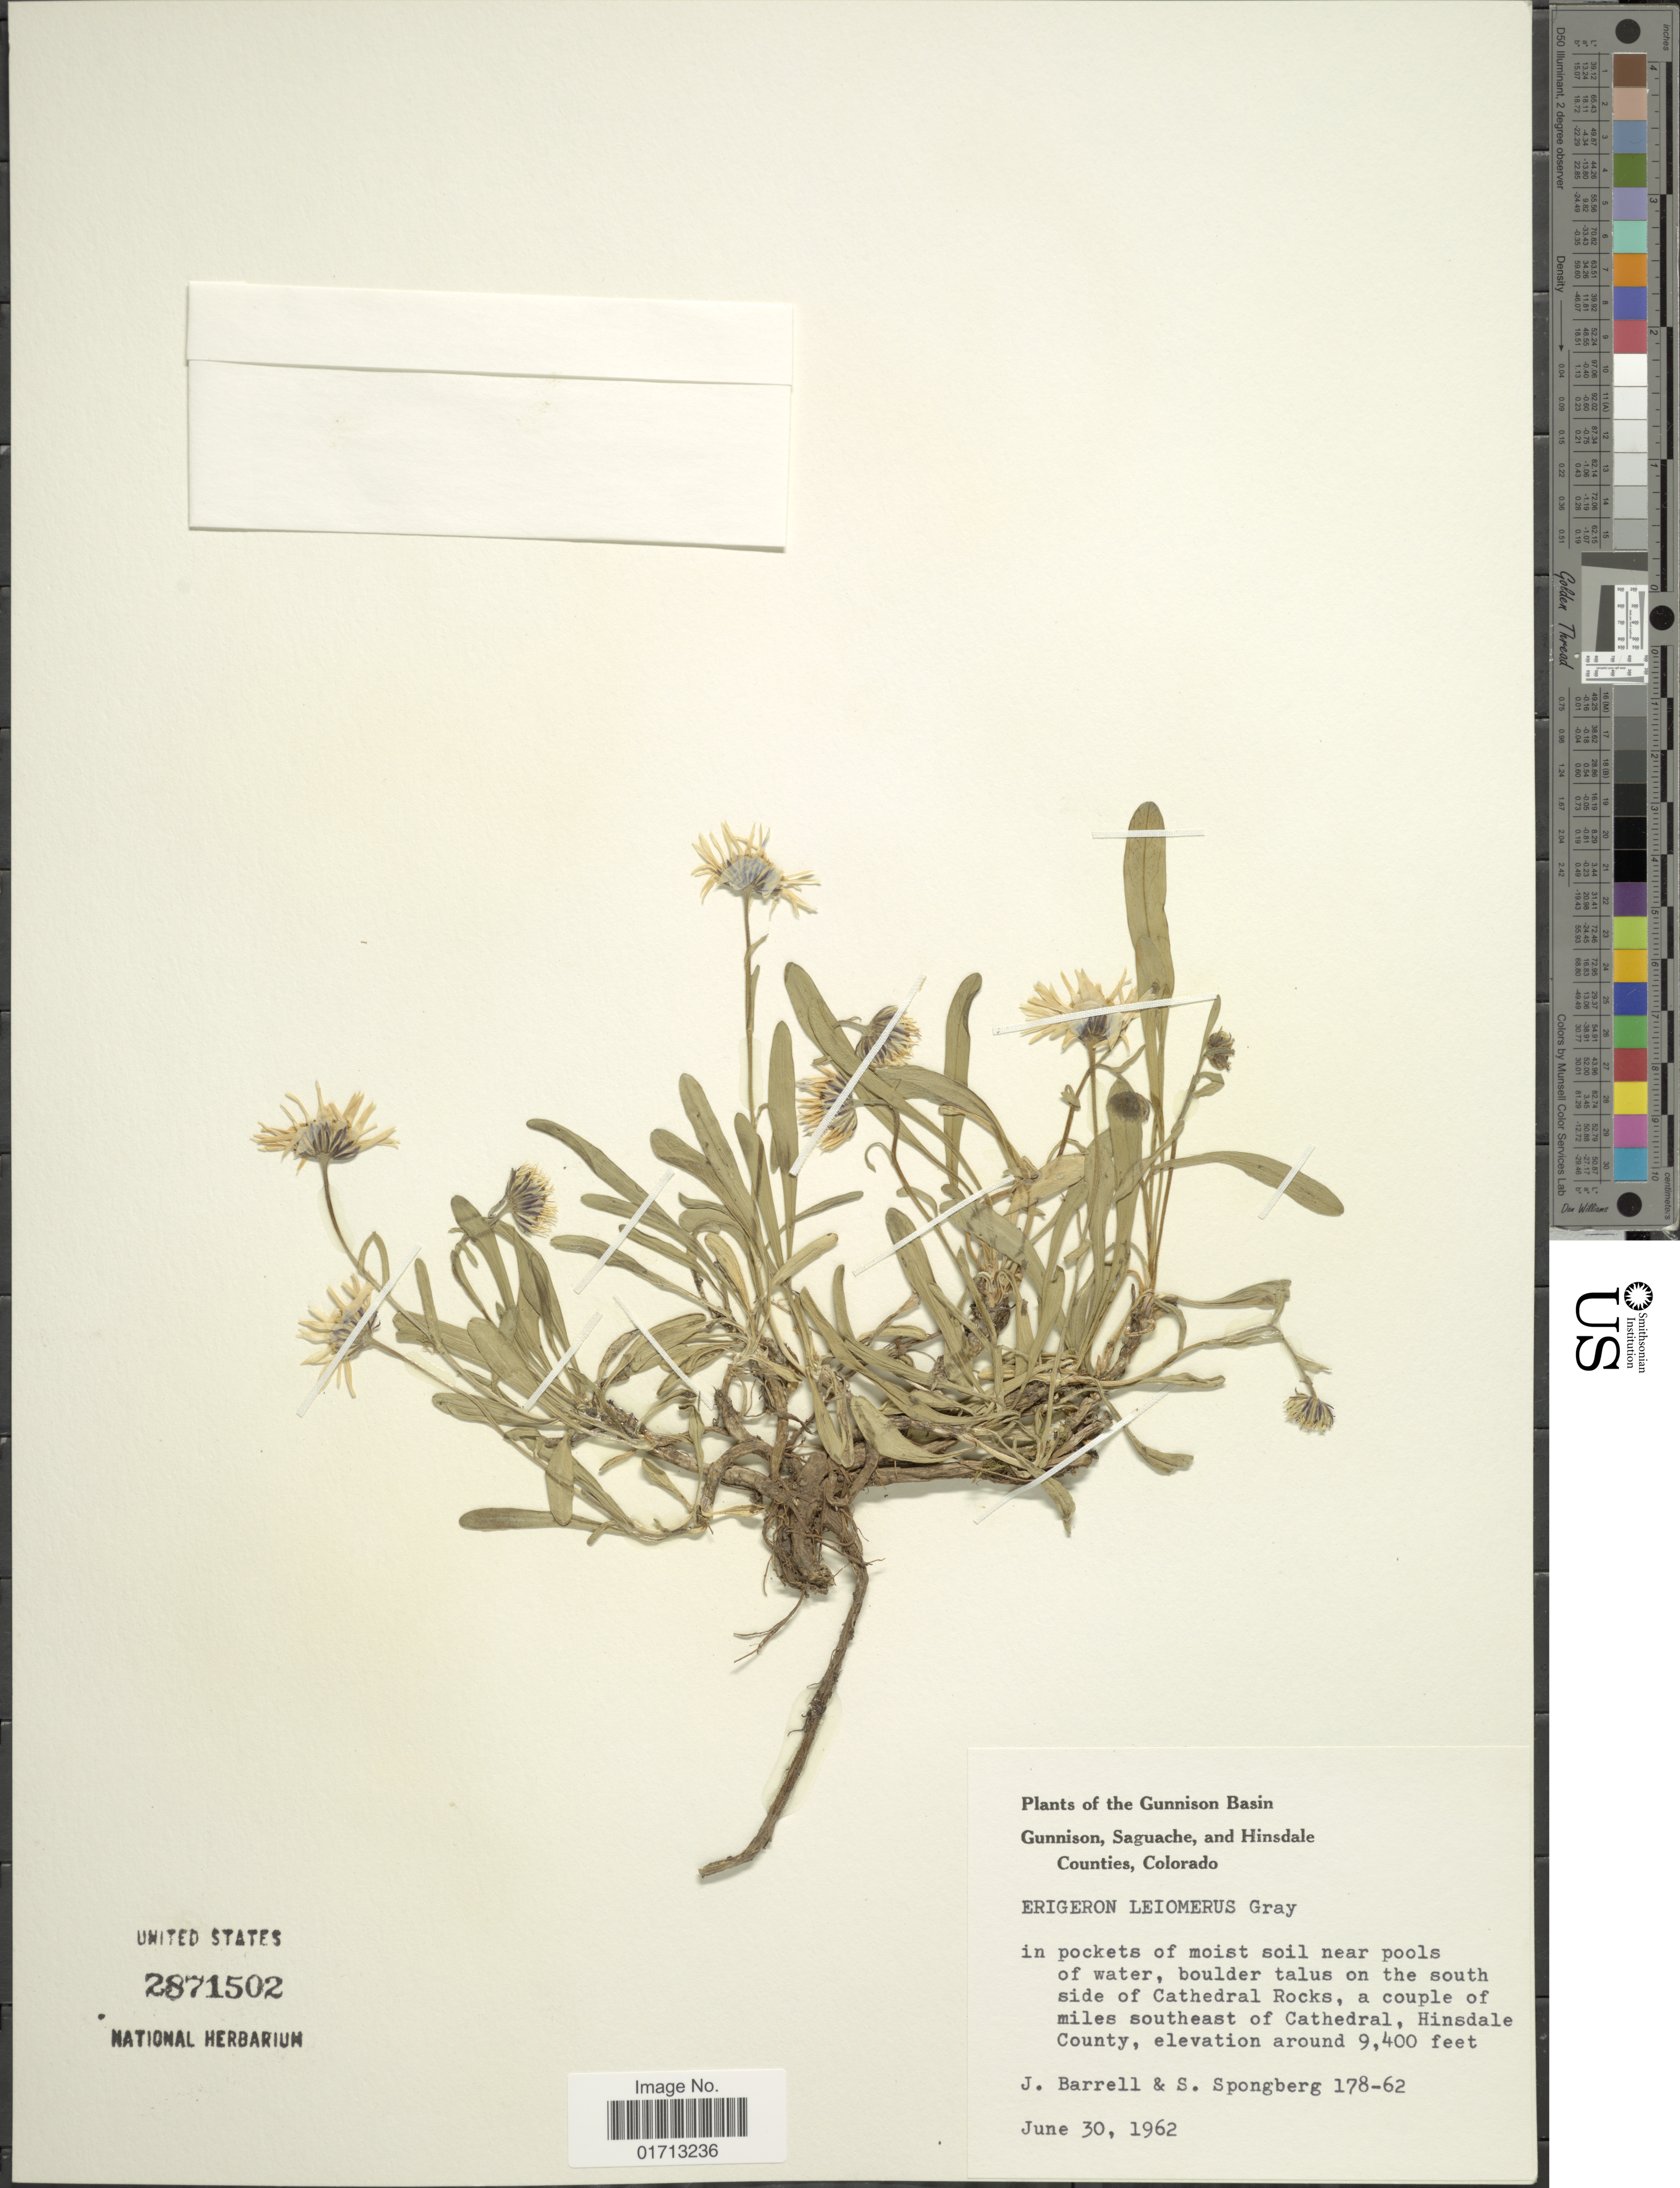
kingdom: Plantae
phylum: Tracheophyta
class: Magnoliopsida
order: Asterales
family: Asteraceae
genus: Erigeron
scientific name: Erigeron leiomerus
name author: A. Gray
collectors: J. Barrell & S. A.Spongberg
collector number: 178-62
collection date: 1962-06-30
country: United States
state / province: Colorado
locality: Gunnison Basin. South side of Cathedral Rocks, a couple of miles southeast of Cathedral, Hinsdale County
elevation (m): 2865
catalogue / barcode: US 2871502